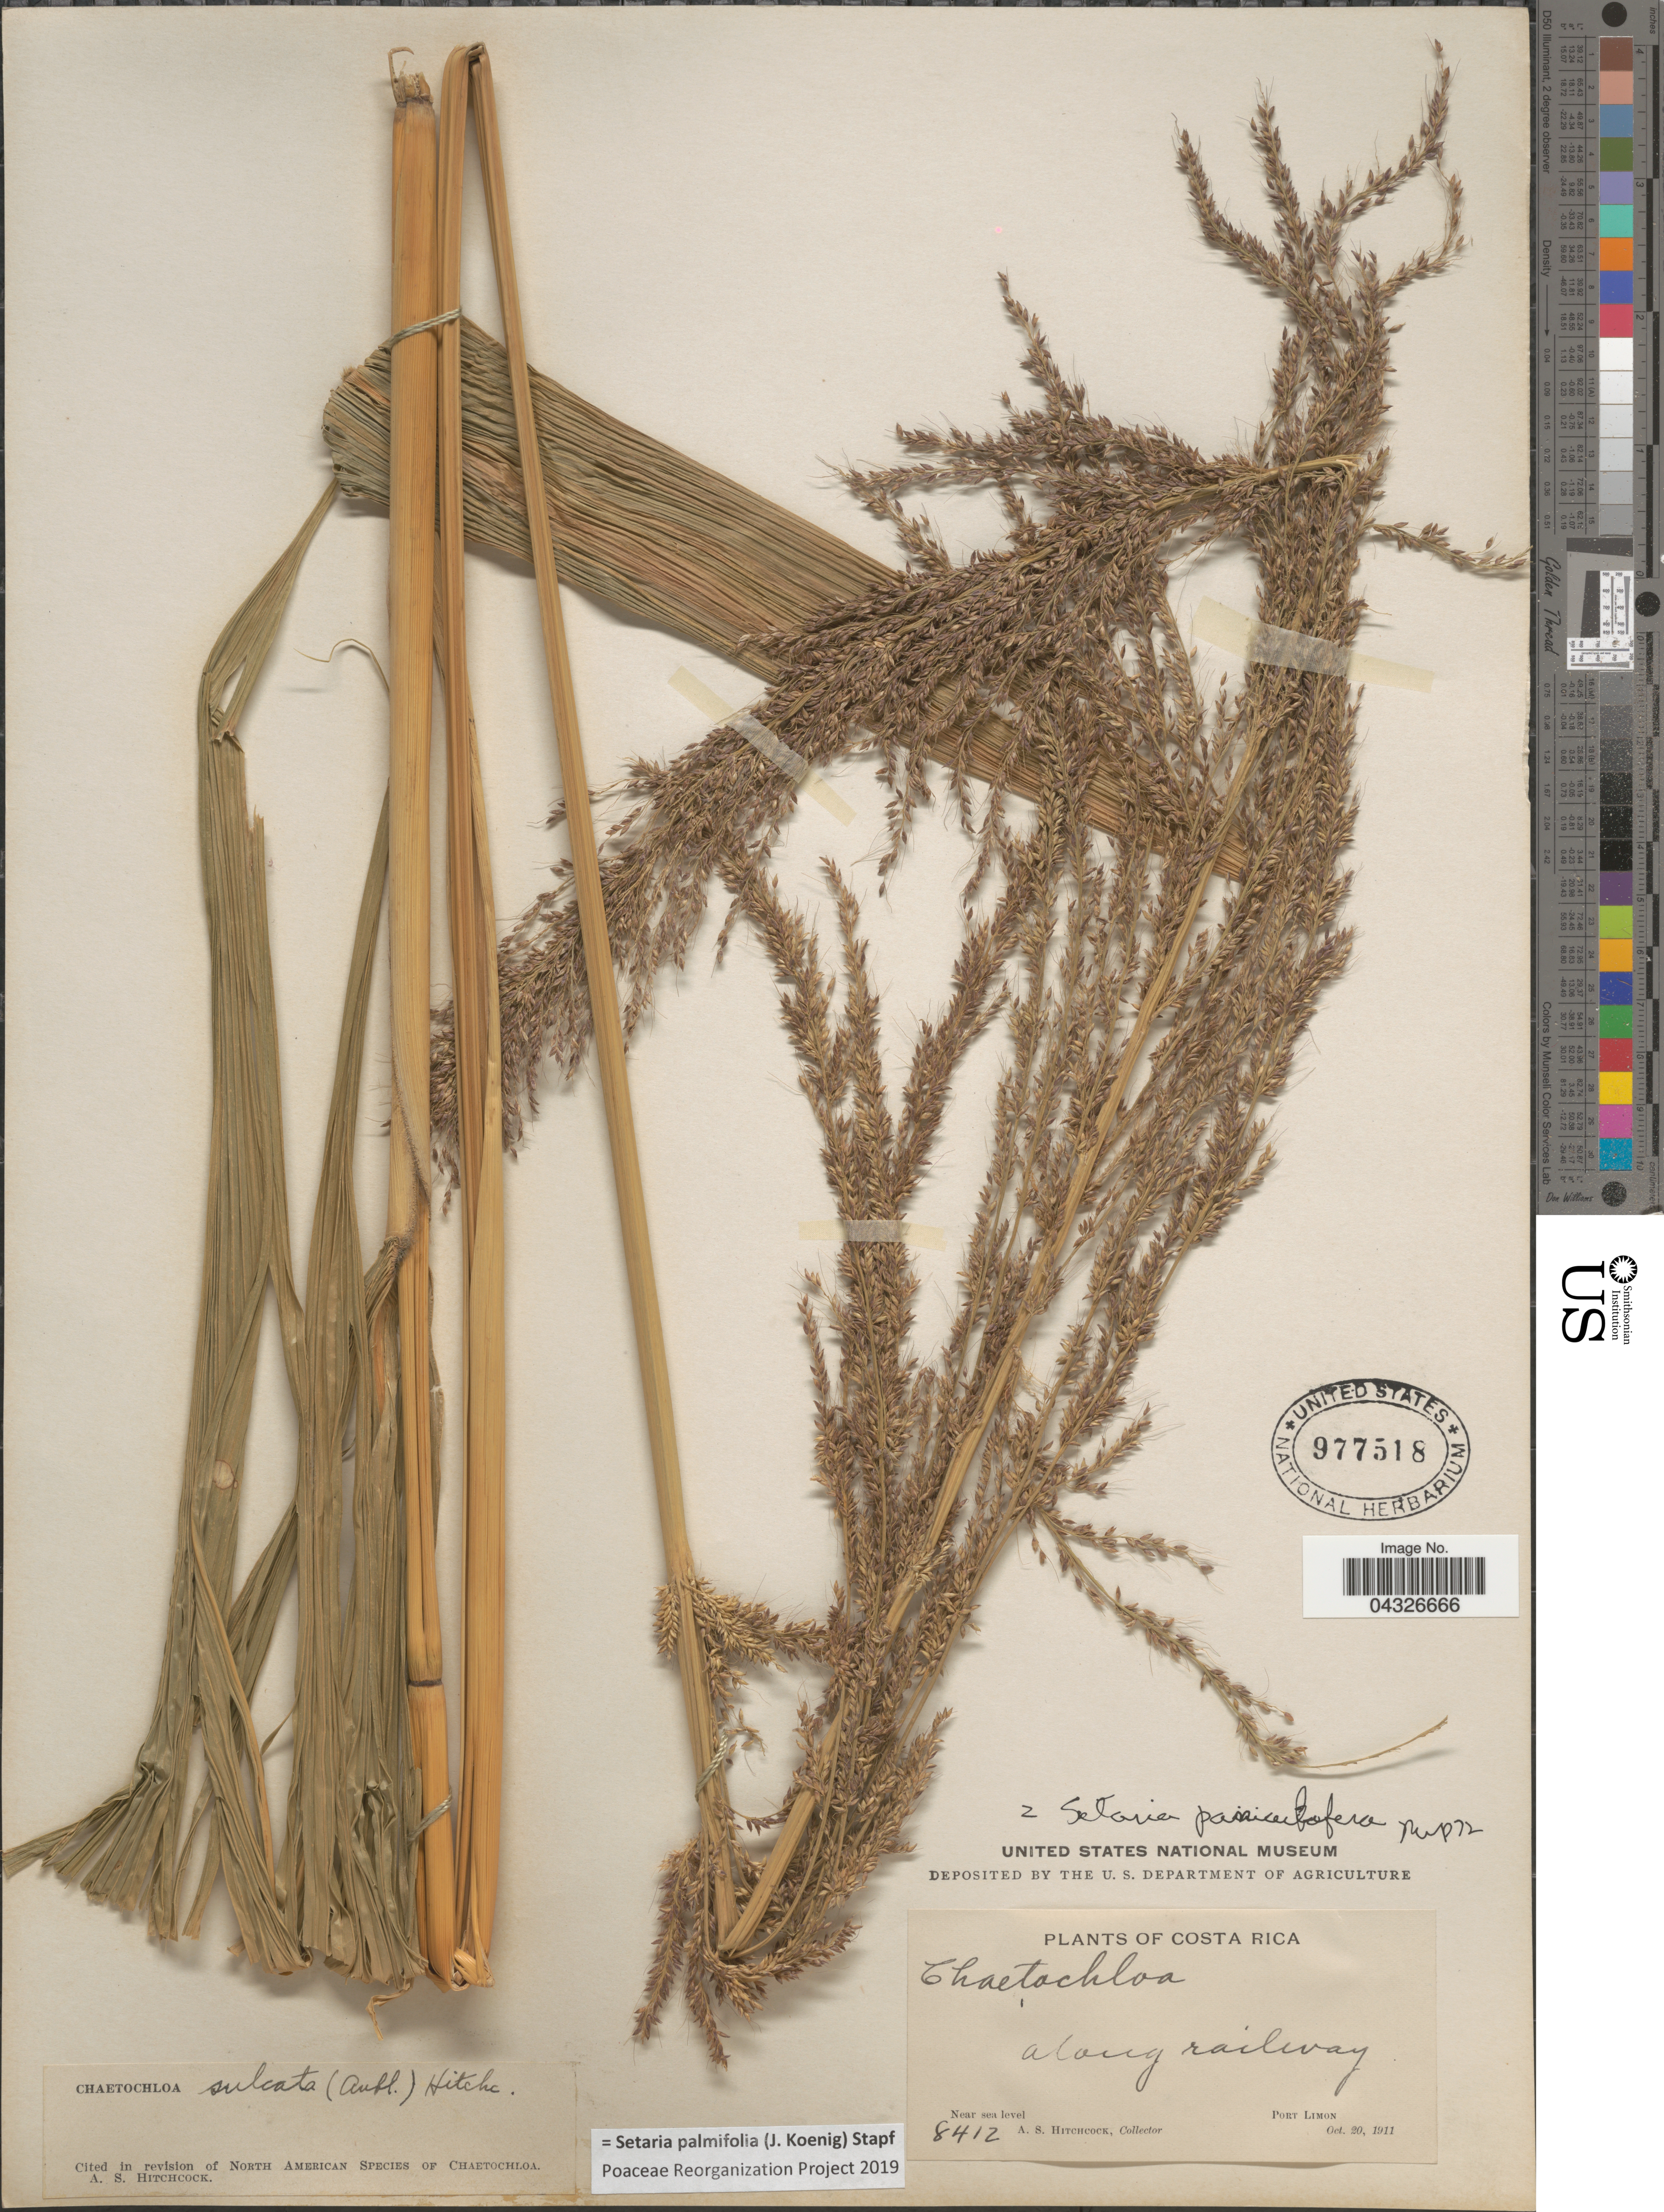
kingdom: Plantae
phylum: Tracheophyta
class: Liliopsida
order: Poales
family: Poaceae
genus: Setaria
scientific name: Setaria palmifolia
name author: (J. Koenig) Stapf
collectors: A. S. Hitchcock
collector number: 8412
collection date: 1911-10-20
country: Costa Rica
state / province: Limón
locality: Along railway. Port Limon.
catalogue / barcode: US 977518